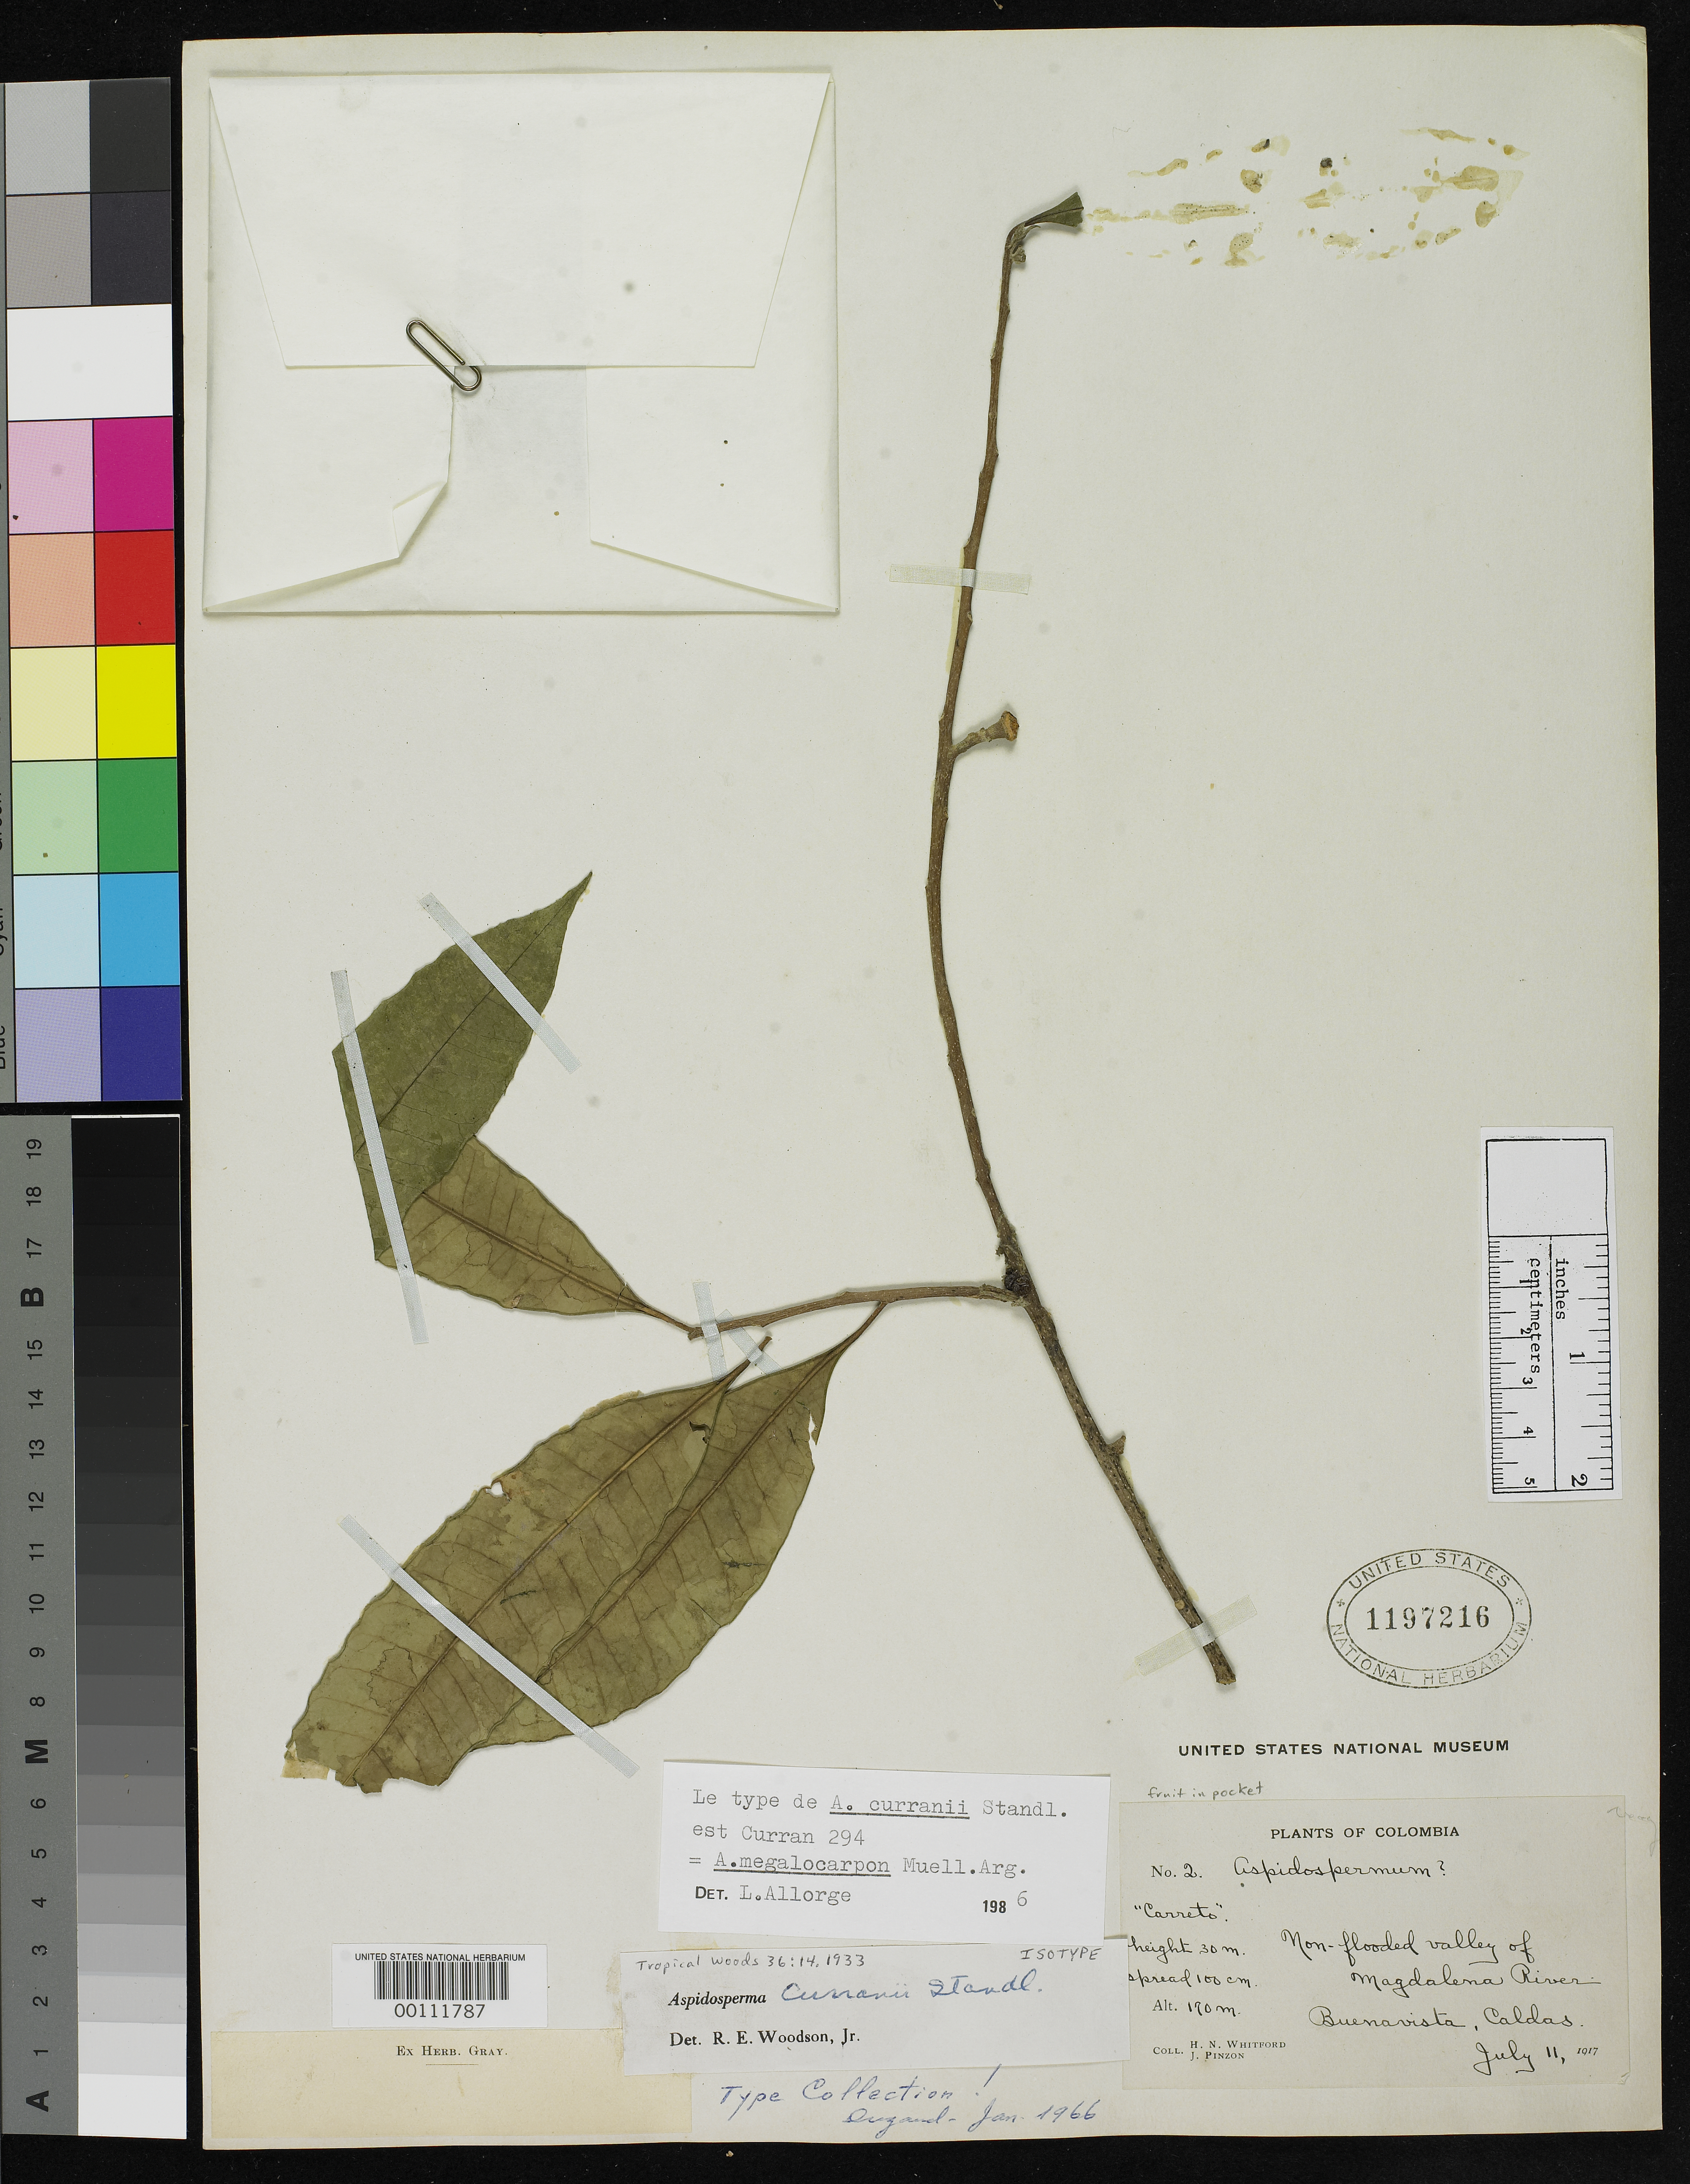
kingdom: Plantae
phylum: Tracheophyta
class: Magnoliopsida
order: Gentianales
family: Apocynaceae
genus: Aspidosperma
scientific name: Aspidosperma curranii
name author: Standl.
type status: Isotype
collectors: H. N. Whitford & J. Pinzon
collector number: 2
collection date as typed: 11 Jul 1917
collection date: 1917-07-11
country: Colombia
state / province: Caldas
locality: Buena Vista, Magdalena River.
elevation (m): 170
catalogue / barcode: US 1197216